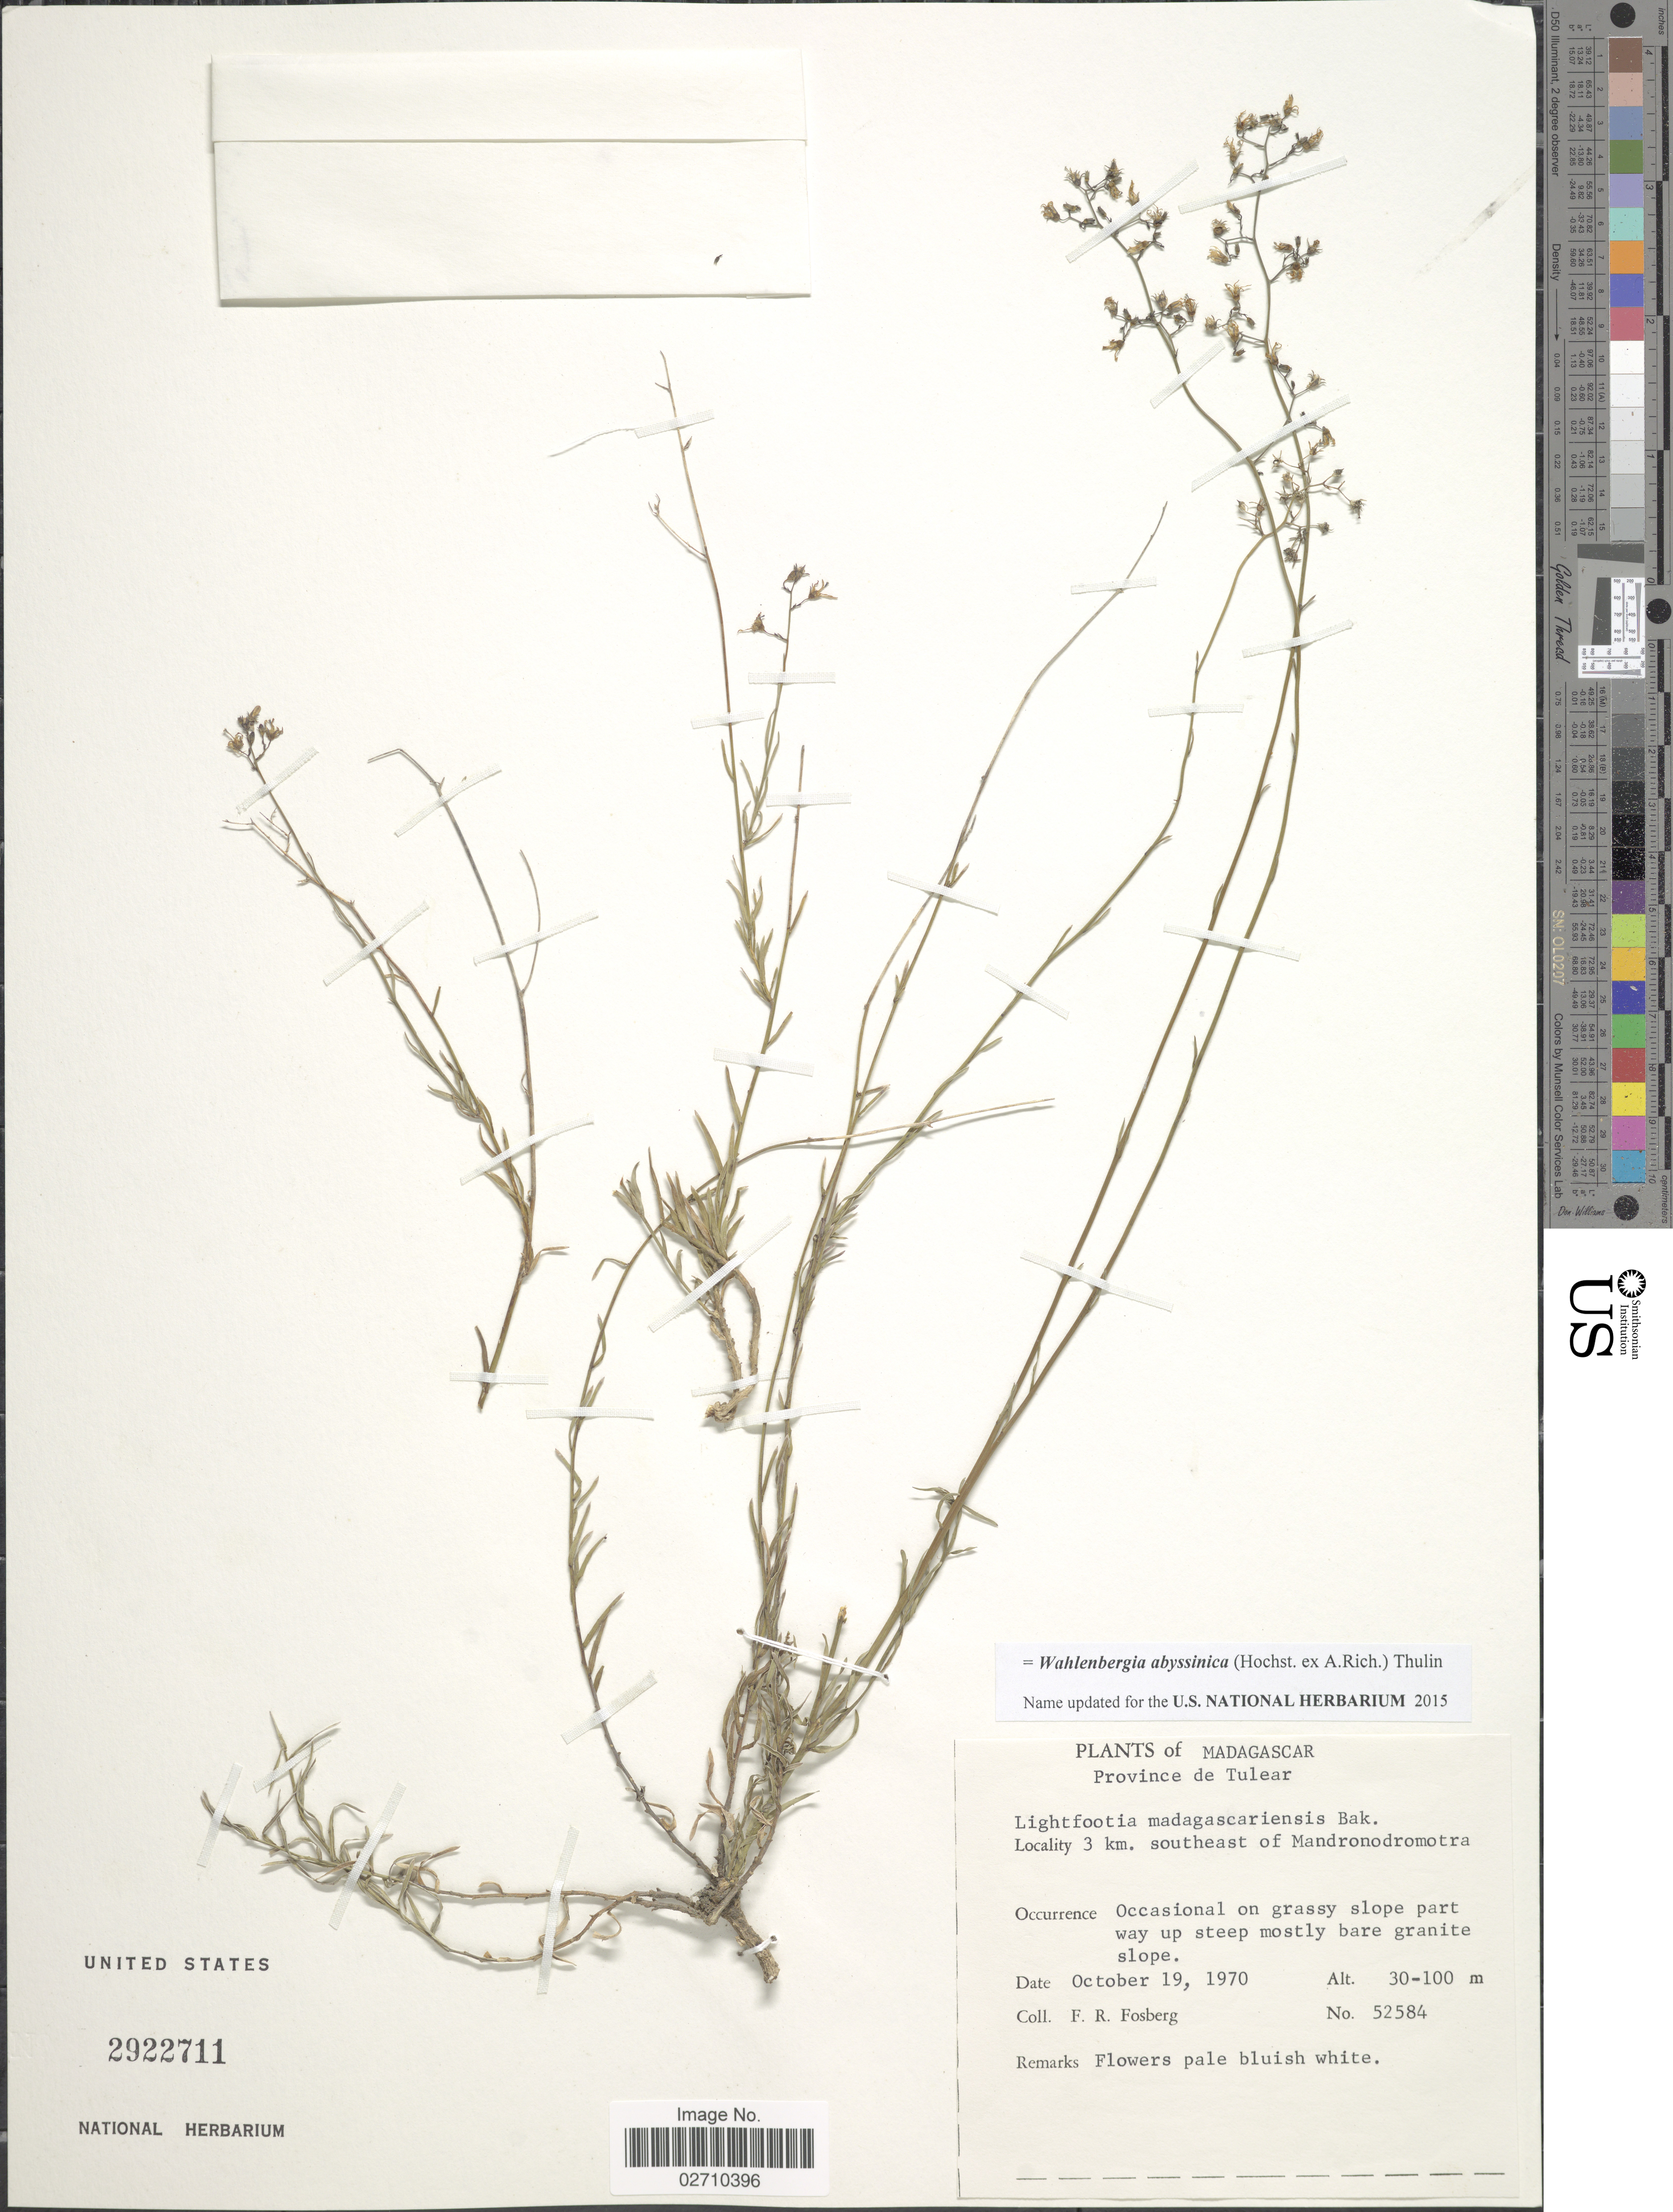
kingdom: Plantae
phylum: Tracheophyta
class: Magnoliopsida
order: Asterales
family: Campanulaceae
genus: Wahlenbergia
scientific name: Wahlenbergia abyssinica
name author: (Hochst. ex A. Rich.) Thulin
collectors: F. R. Fosberg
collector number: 52584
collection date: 1970-10-19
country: Madagascar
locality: Province of Tulear. 3 km. southeast of Mandronodromotra.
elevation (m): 30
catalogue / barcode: US 2922711